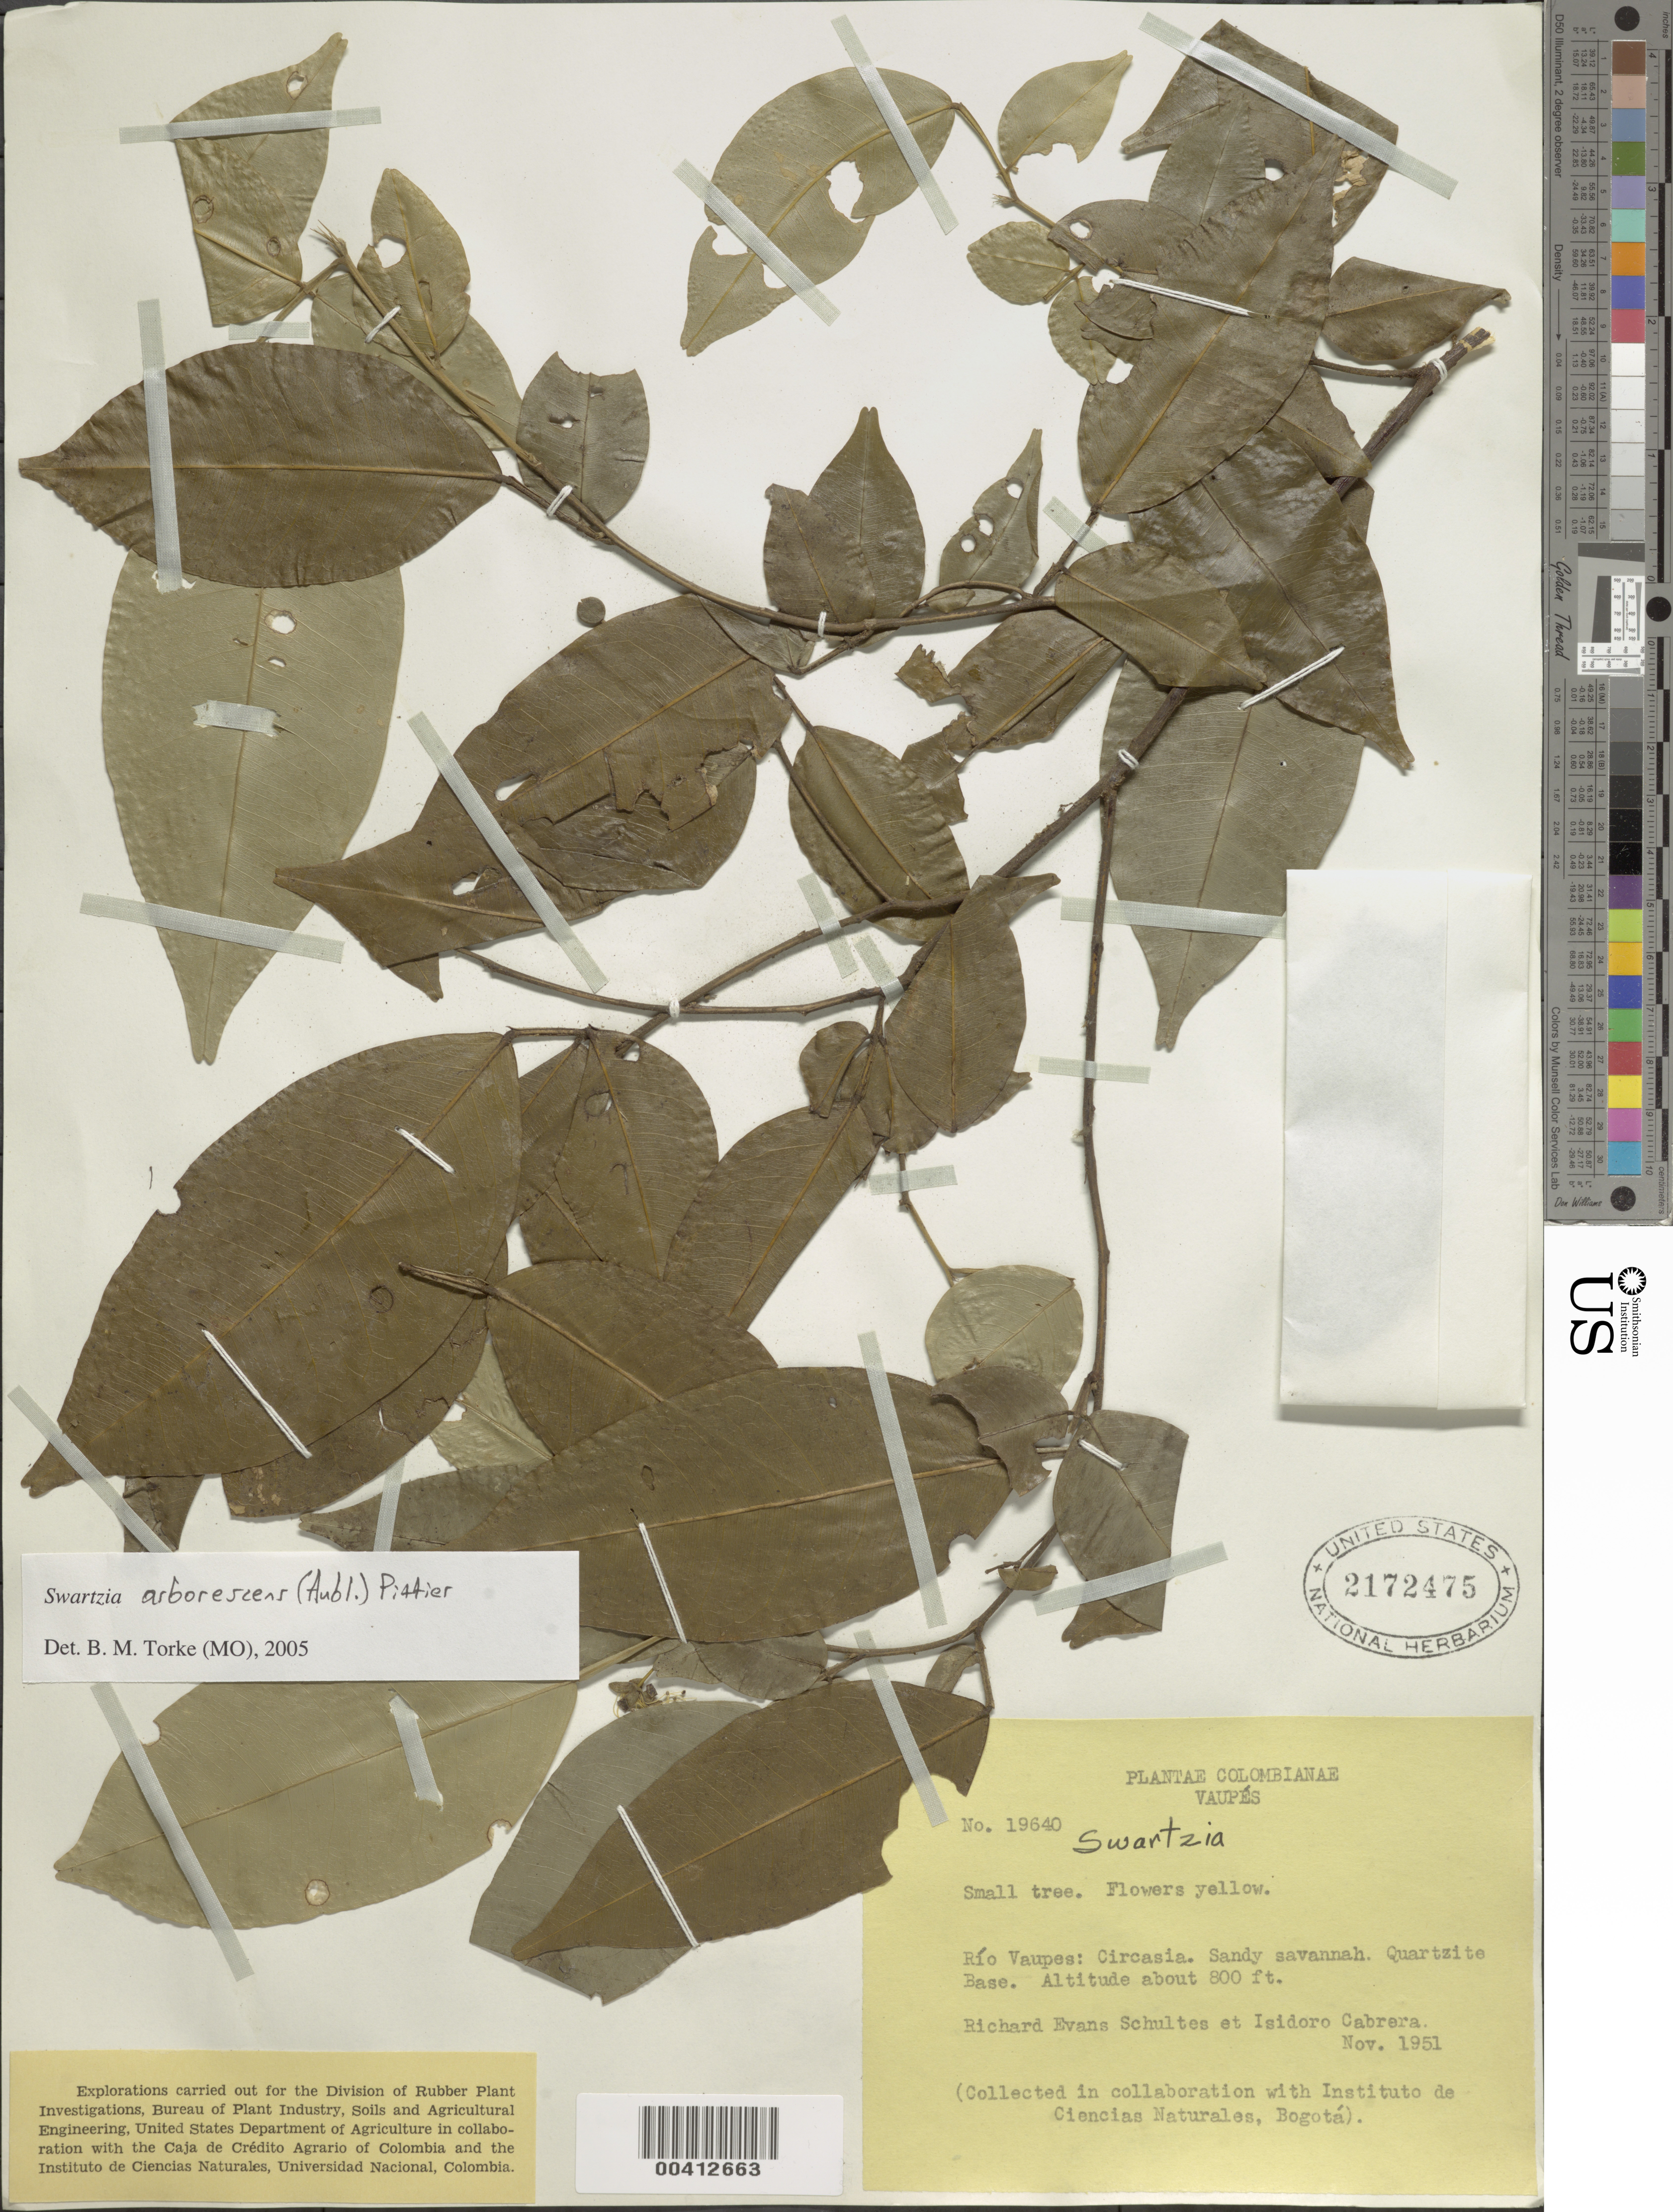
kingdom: Plantae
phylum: Tracheophyta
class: Magnoliopsida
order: Fabales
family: Fabaceae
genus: Swartzia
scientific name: Swartzia arborescens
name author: (Aubl.) Pittier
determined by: Cowan, R. S.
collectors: R. E. Schultes & I. Cabrera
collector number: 19640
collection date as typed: Nov 1951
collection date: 1951-11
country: Colombia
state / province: Vaupés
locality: Circassia. Rio Vaupes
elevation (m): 244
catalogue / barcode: US 2172475